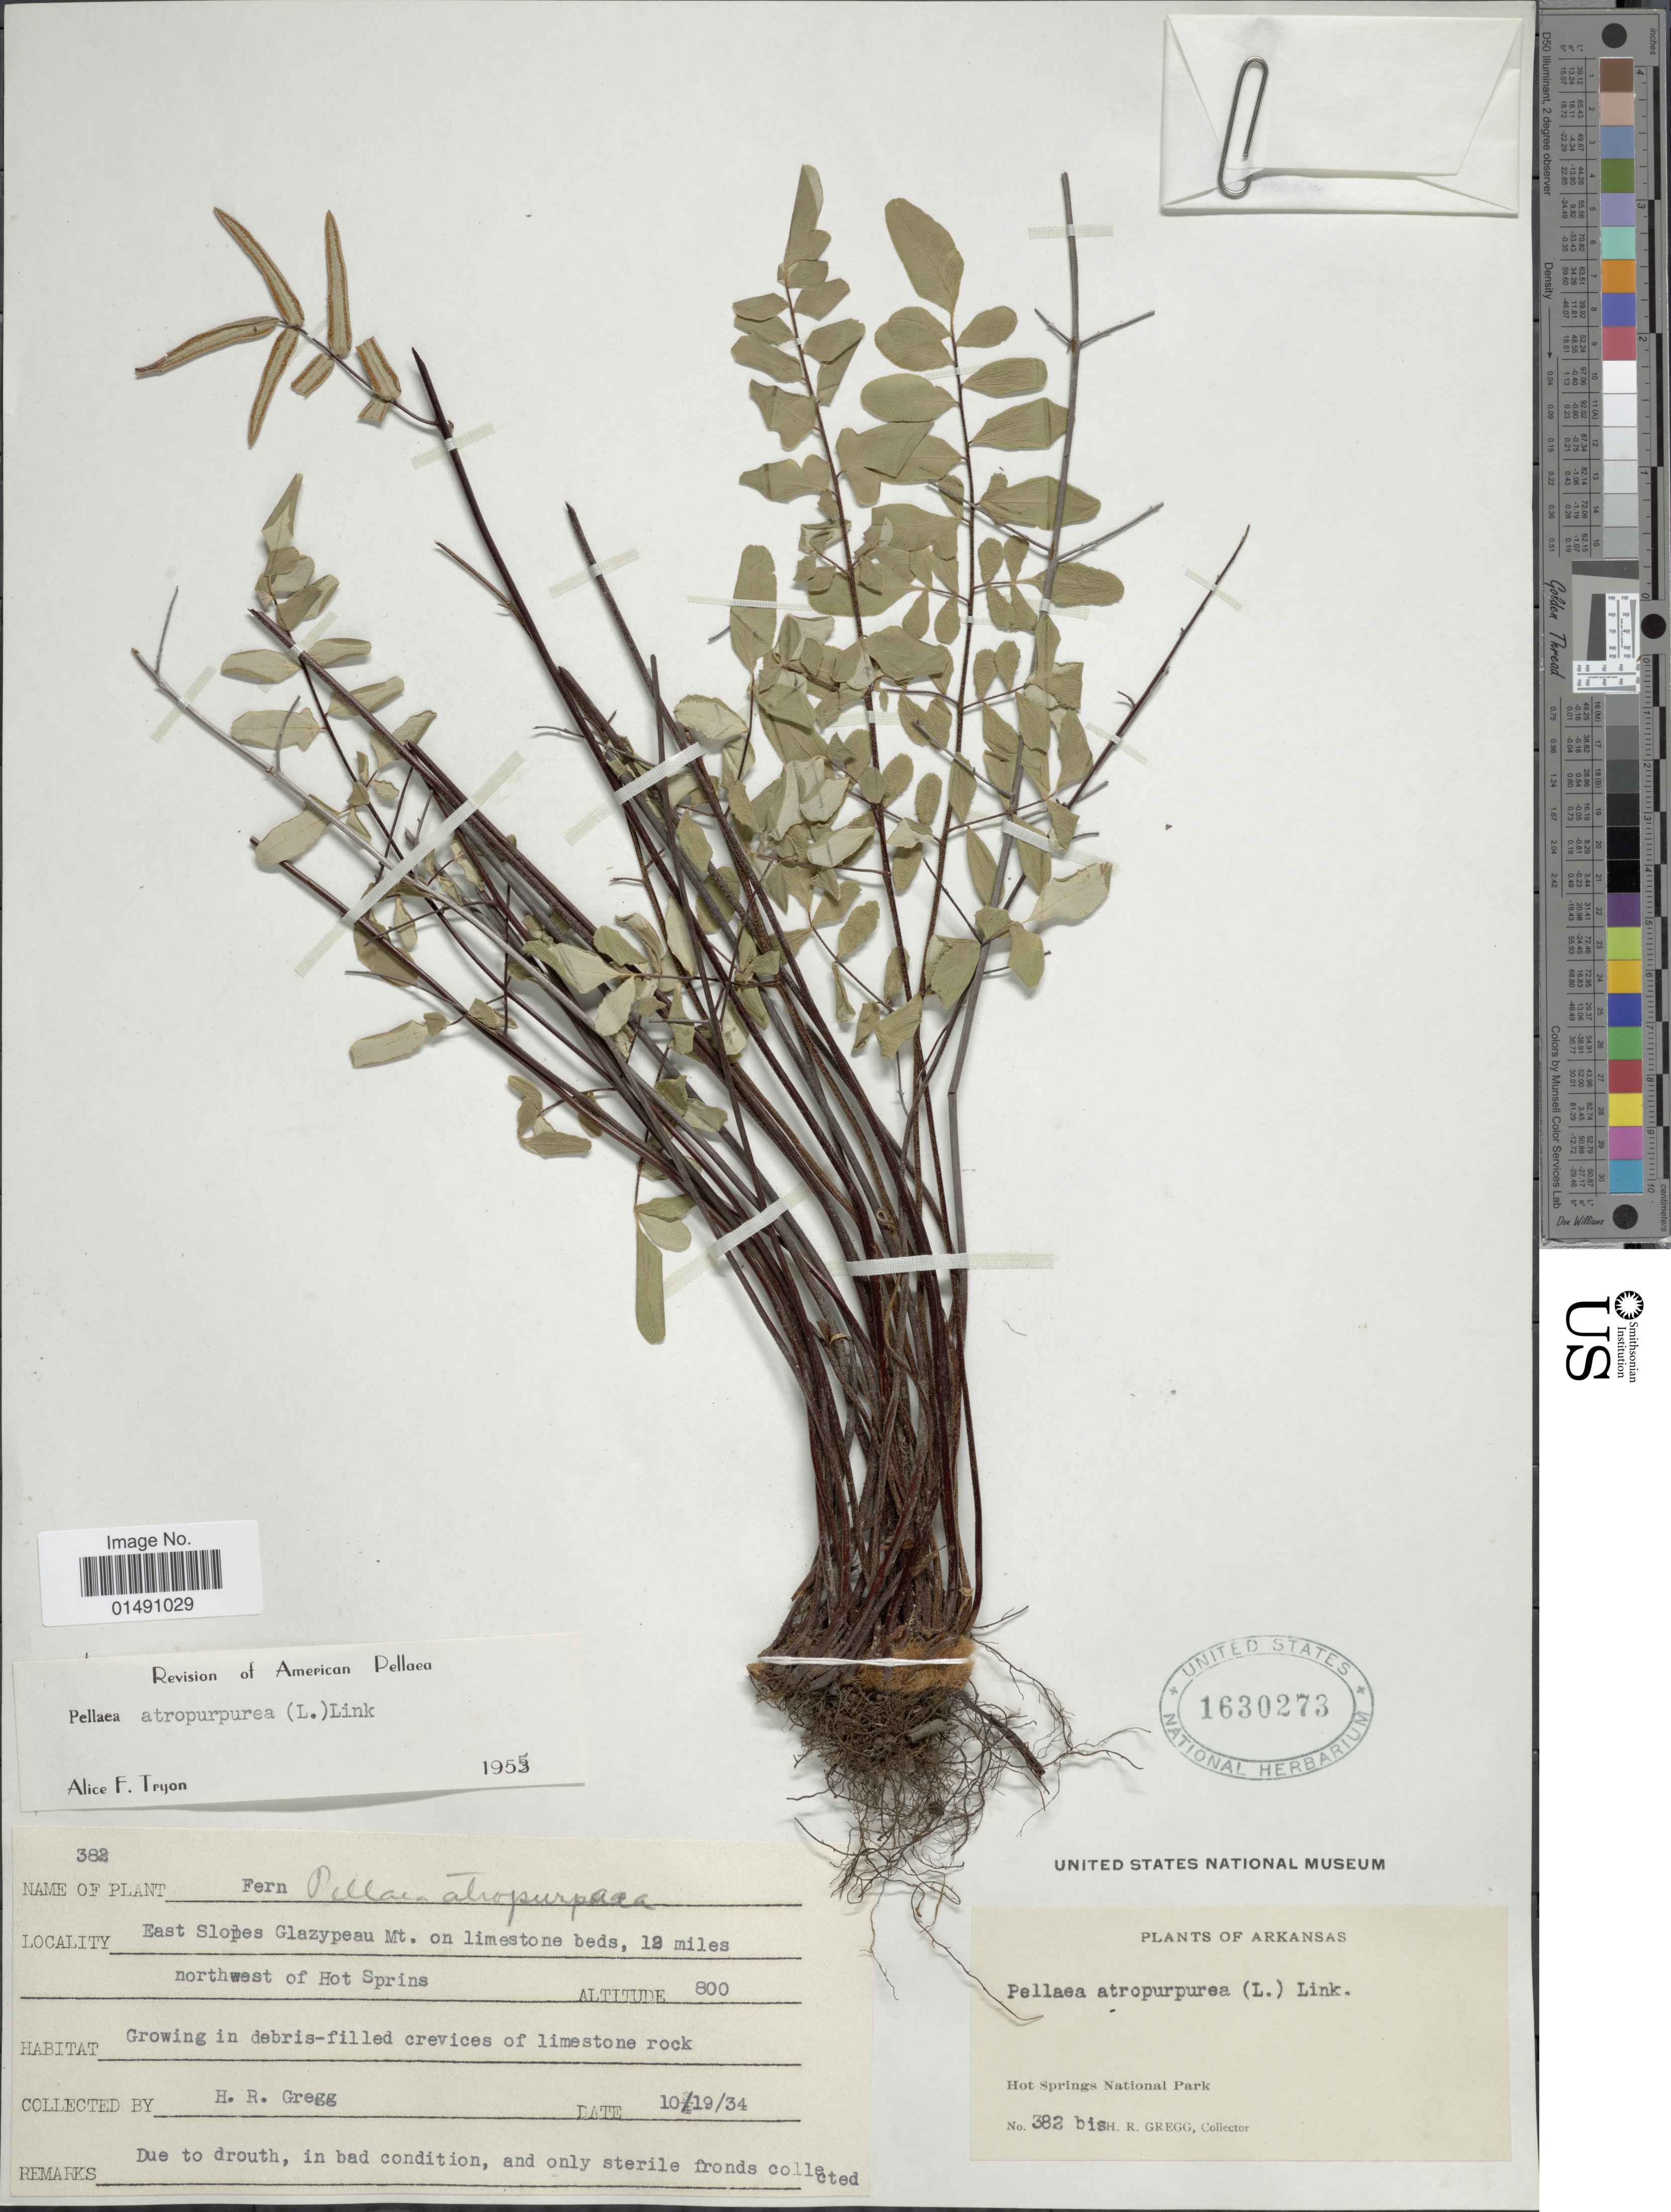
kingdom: Plantae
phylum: Tracheophyta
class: Polypodiopsida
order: Polypodiales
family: Pteridaceae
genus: Pellaea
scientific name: Pellaea atropurpurea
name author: (L.) Link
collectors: H. Gregg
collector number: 382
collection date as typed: Transcribed d/m/y: 19/10/34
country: United States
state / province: Arkansas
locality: East Slopes Glazypeau Mt. on limestone beds, 12 miles northwest of Hotsprings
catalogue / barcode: US 1630273